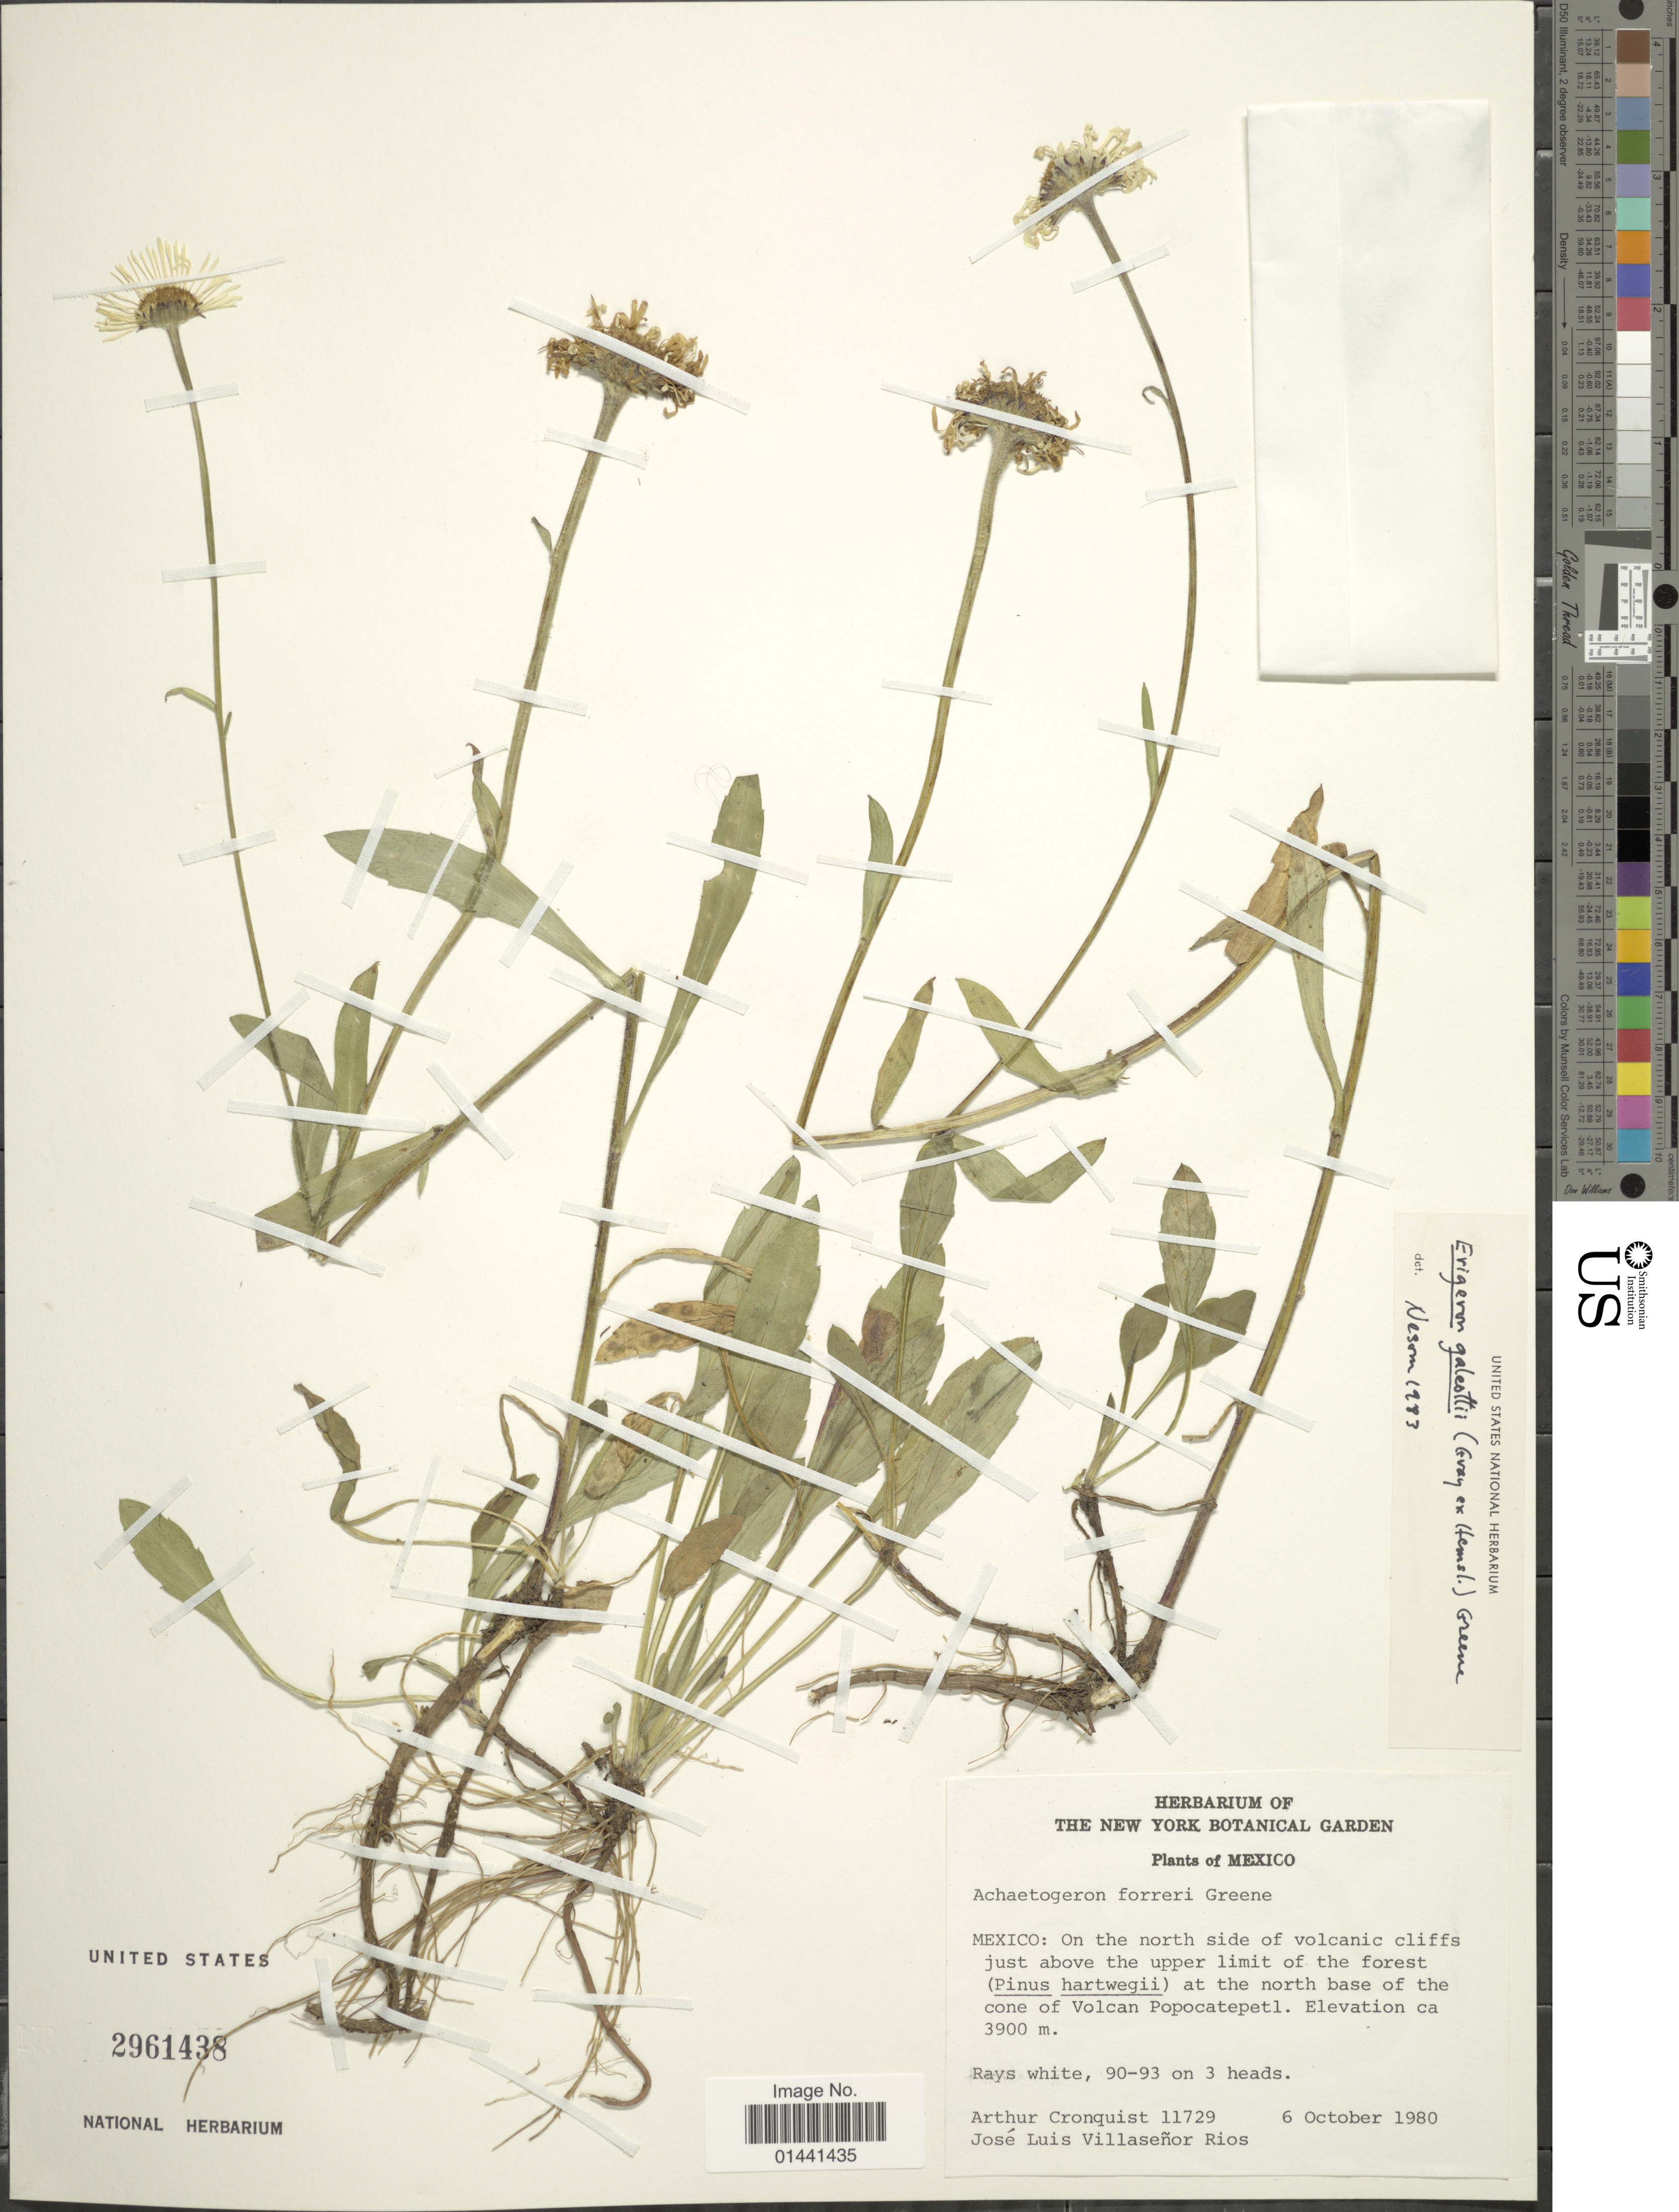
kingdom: Plantae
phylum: Tracheophyta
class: Magnoliopsida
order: Asterales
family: Asteraceae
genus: Erigeron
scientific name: Erigeron galeottii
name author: (A. Gray ex Hemsl.) Greene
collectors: A. J. Cronquist & J. L. Villasenor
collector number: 11729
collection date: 1980-10-06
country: Mexico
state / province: México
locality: On the north side of volcanic cliffs just below the upper limit of the forest at the north base of the cone of Volcan Popocatepetl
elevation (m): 3900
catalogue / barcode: US 2961438